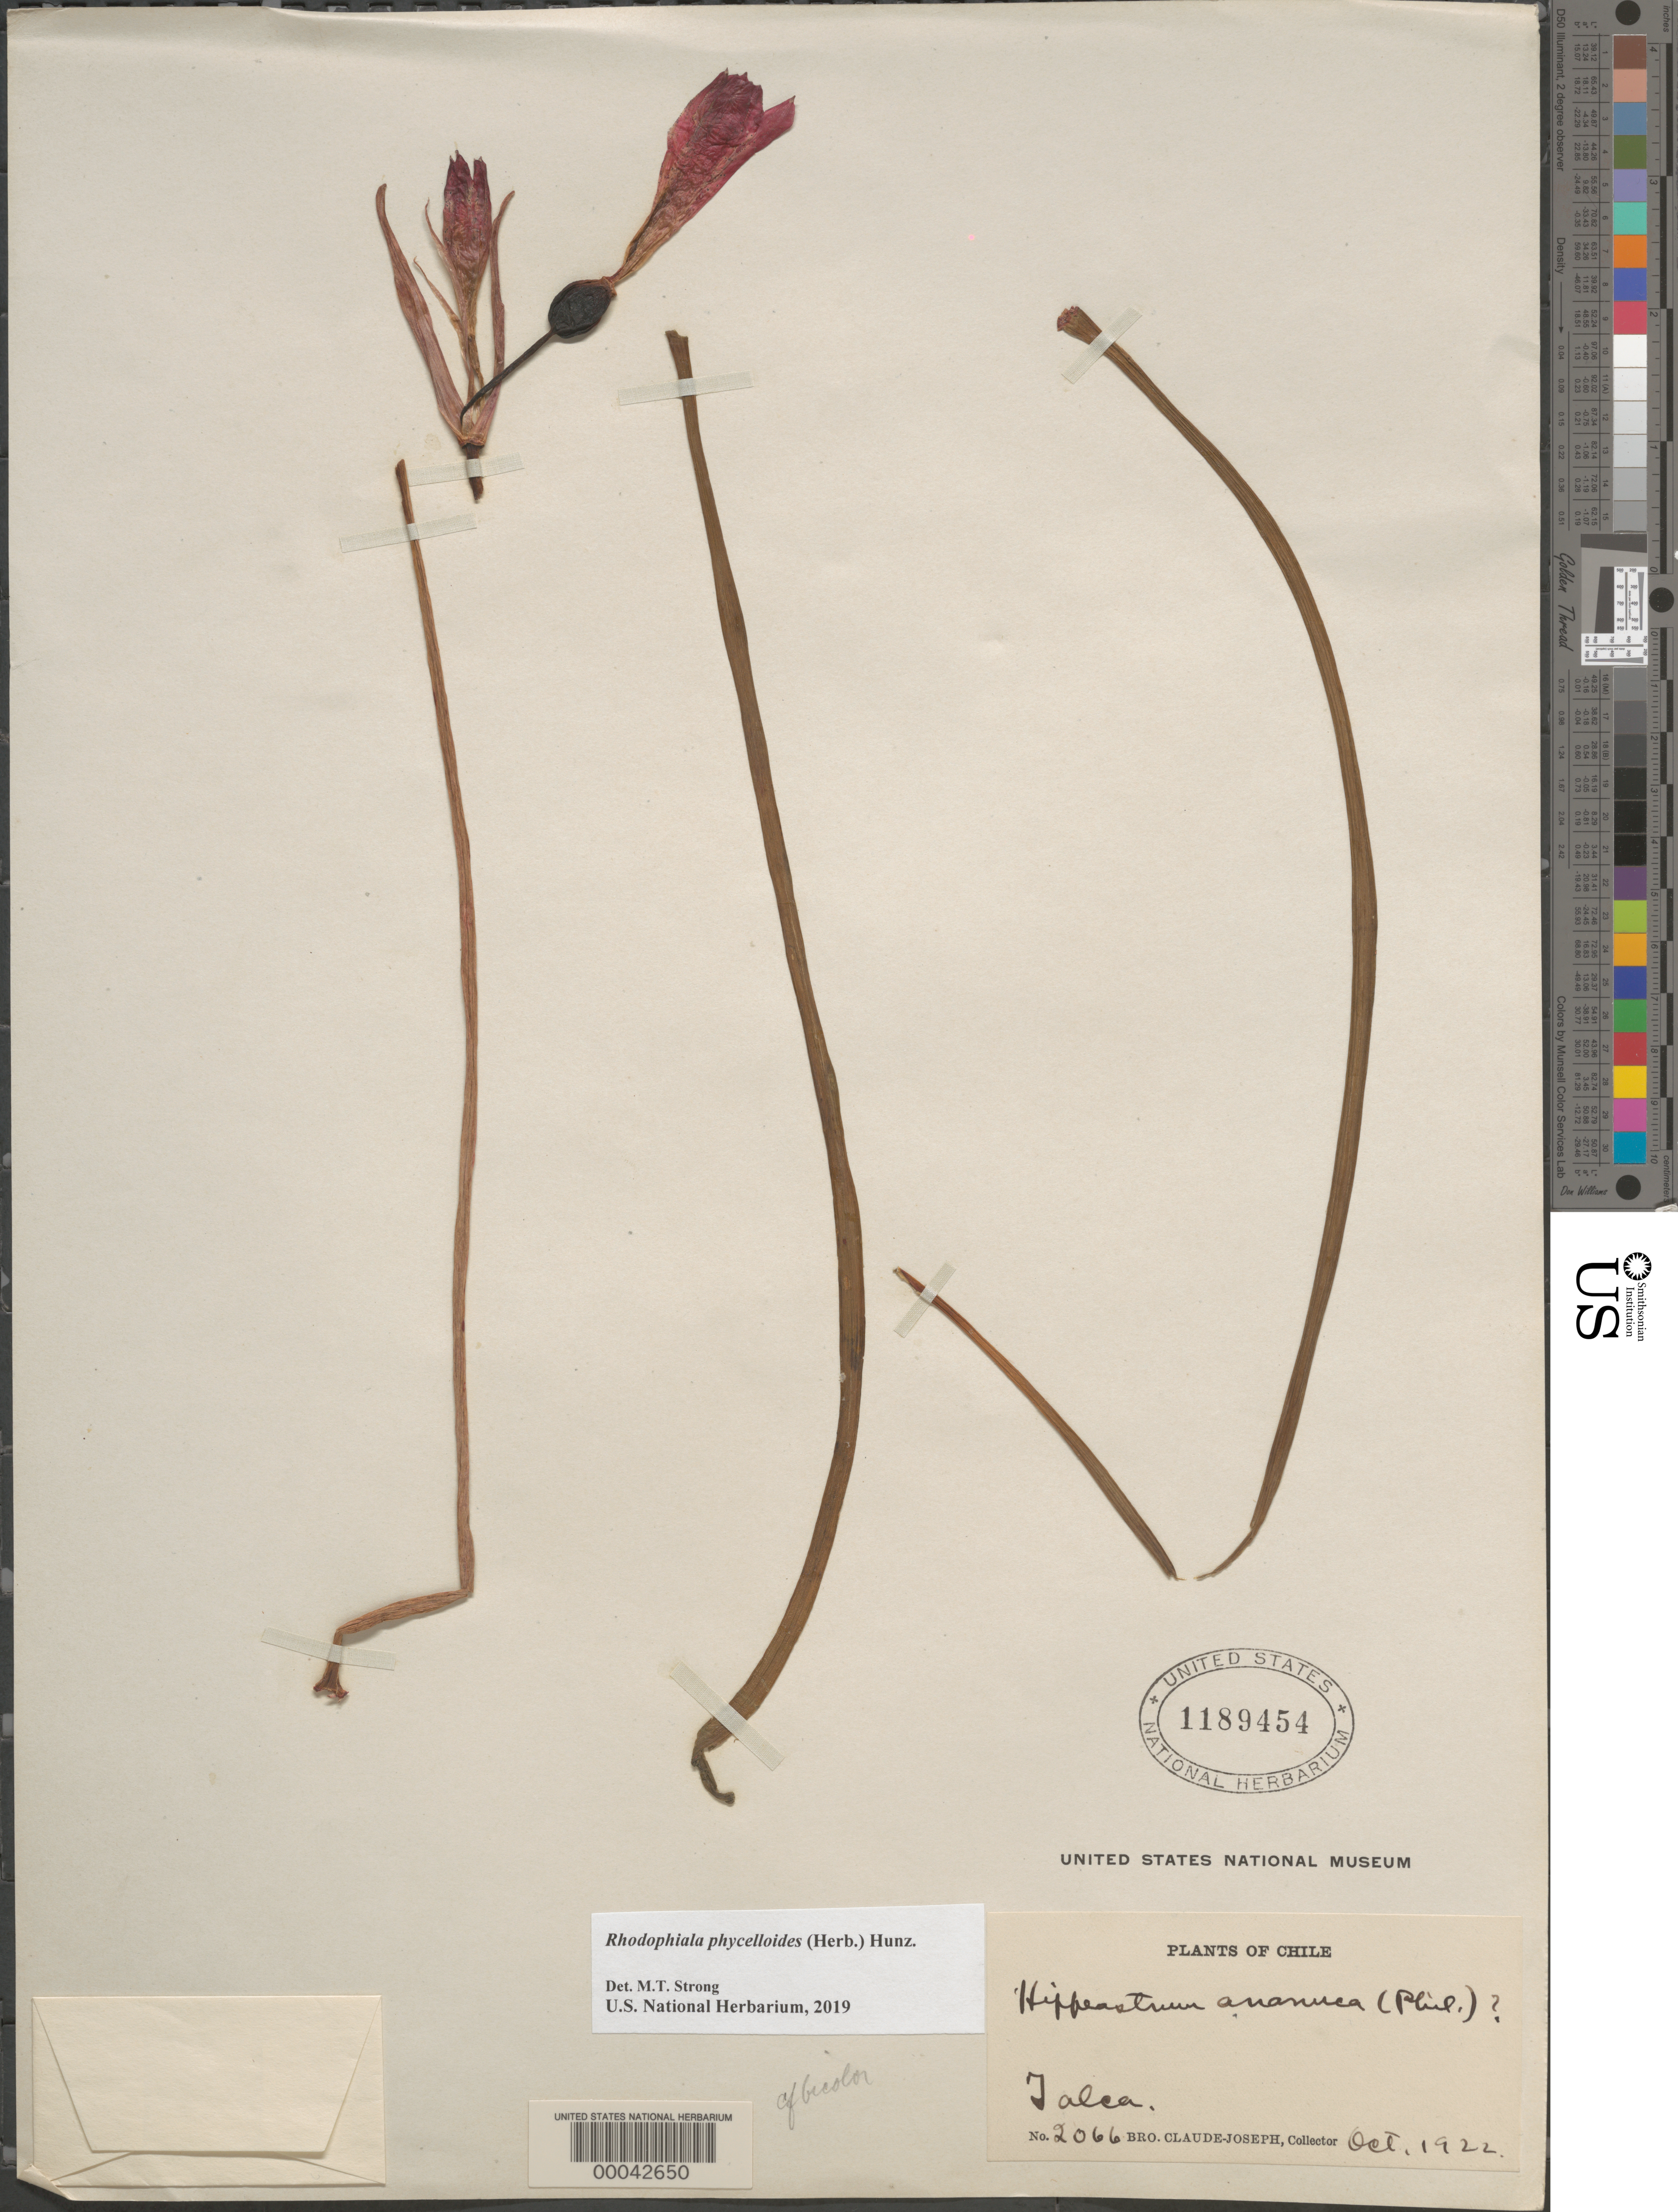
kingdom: Plantae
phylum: Tracheophyta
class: Liliopsida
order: Asparagales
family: Amaryllidaceae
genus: Rhodophiala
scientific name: Rhodophiala phycelloides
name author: Herb.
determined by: Strong, Mark T., (BOT), Smithsonian Institution - National Museum of Natural History (UNITED STATES)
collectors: Bro. Claude-Joseph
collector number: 2066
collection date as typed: Oct 1922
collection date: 1922-10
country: Chile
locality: Talca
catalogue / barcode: US 1189454